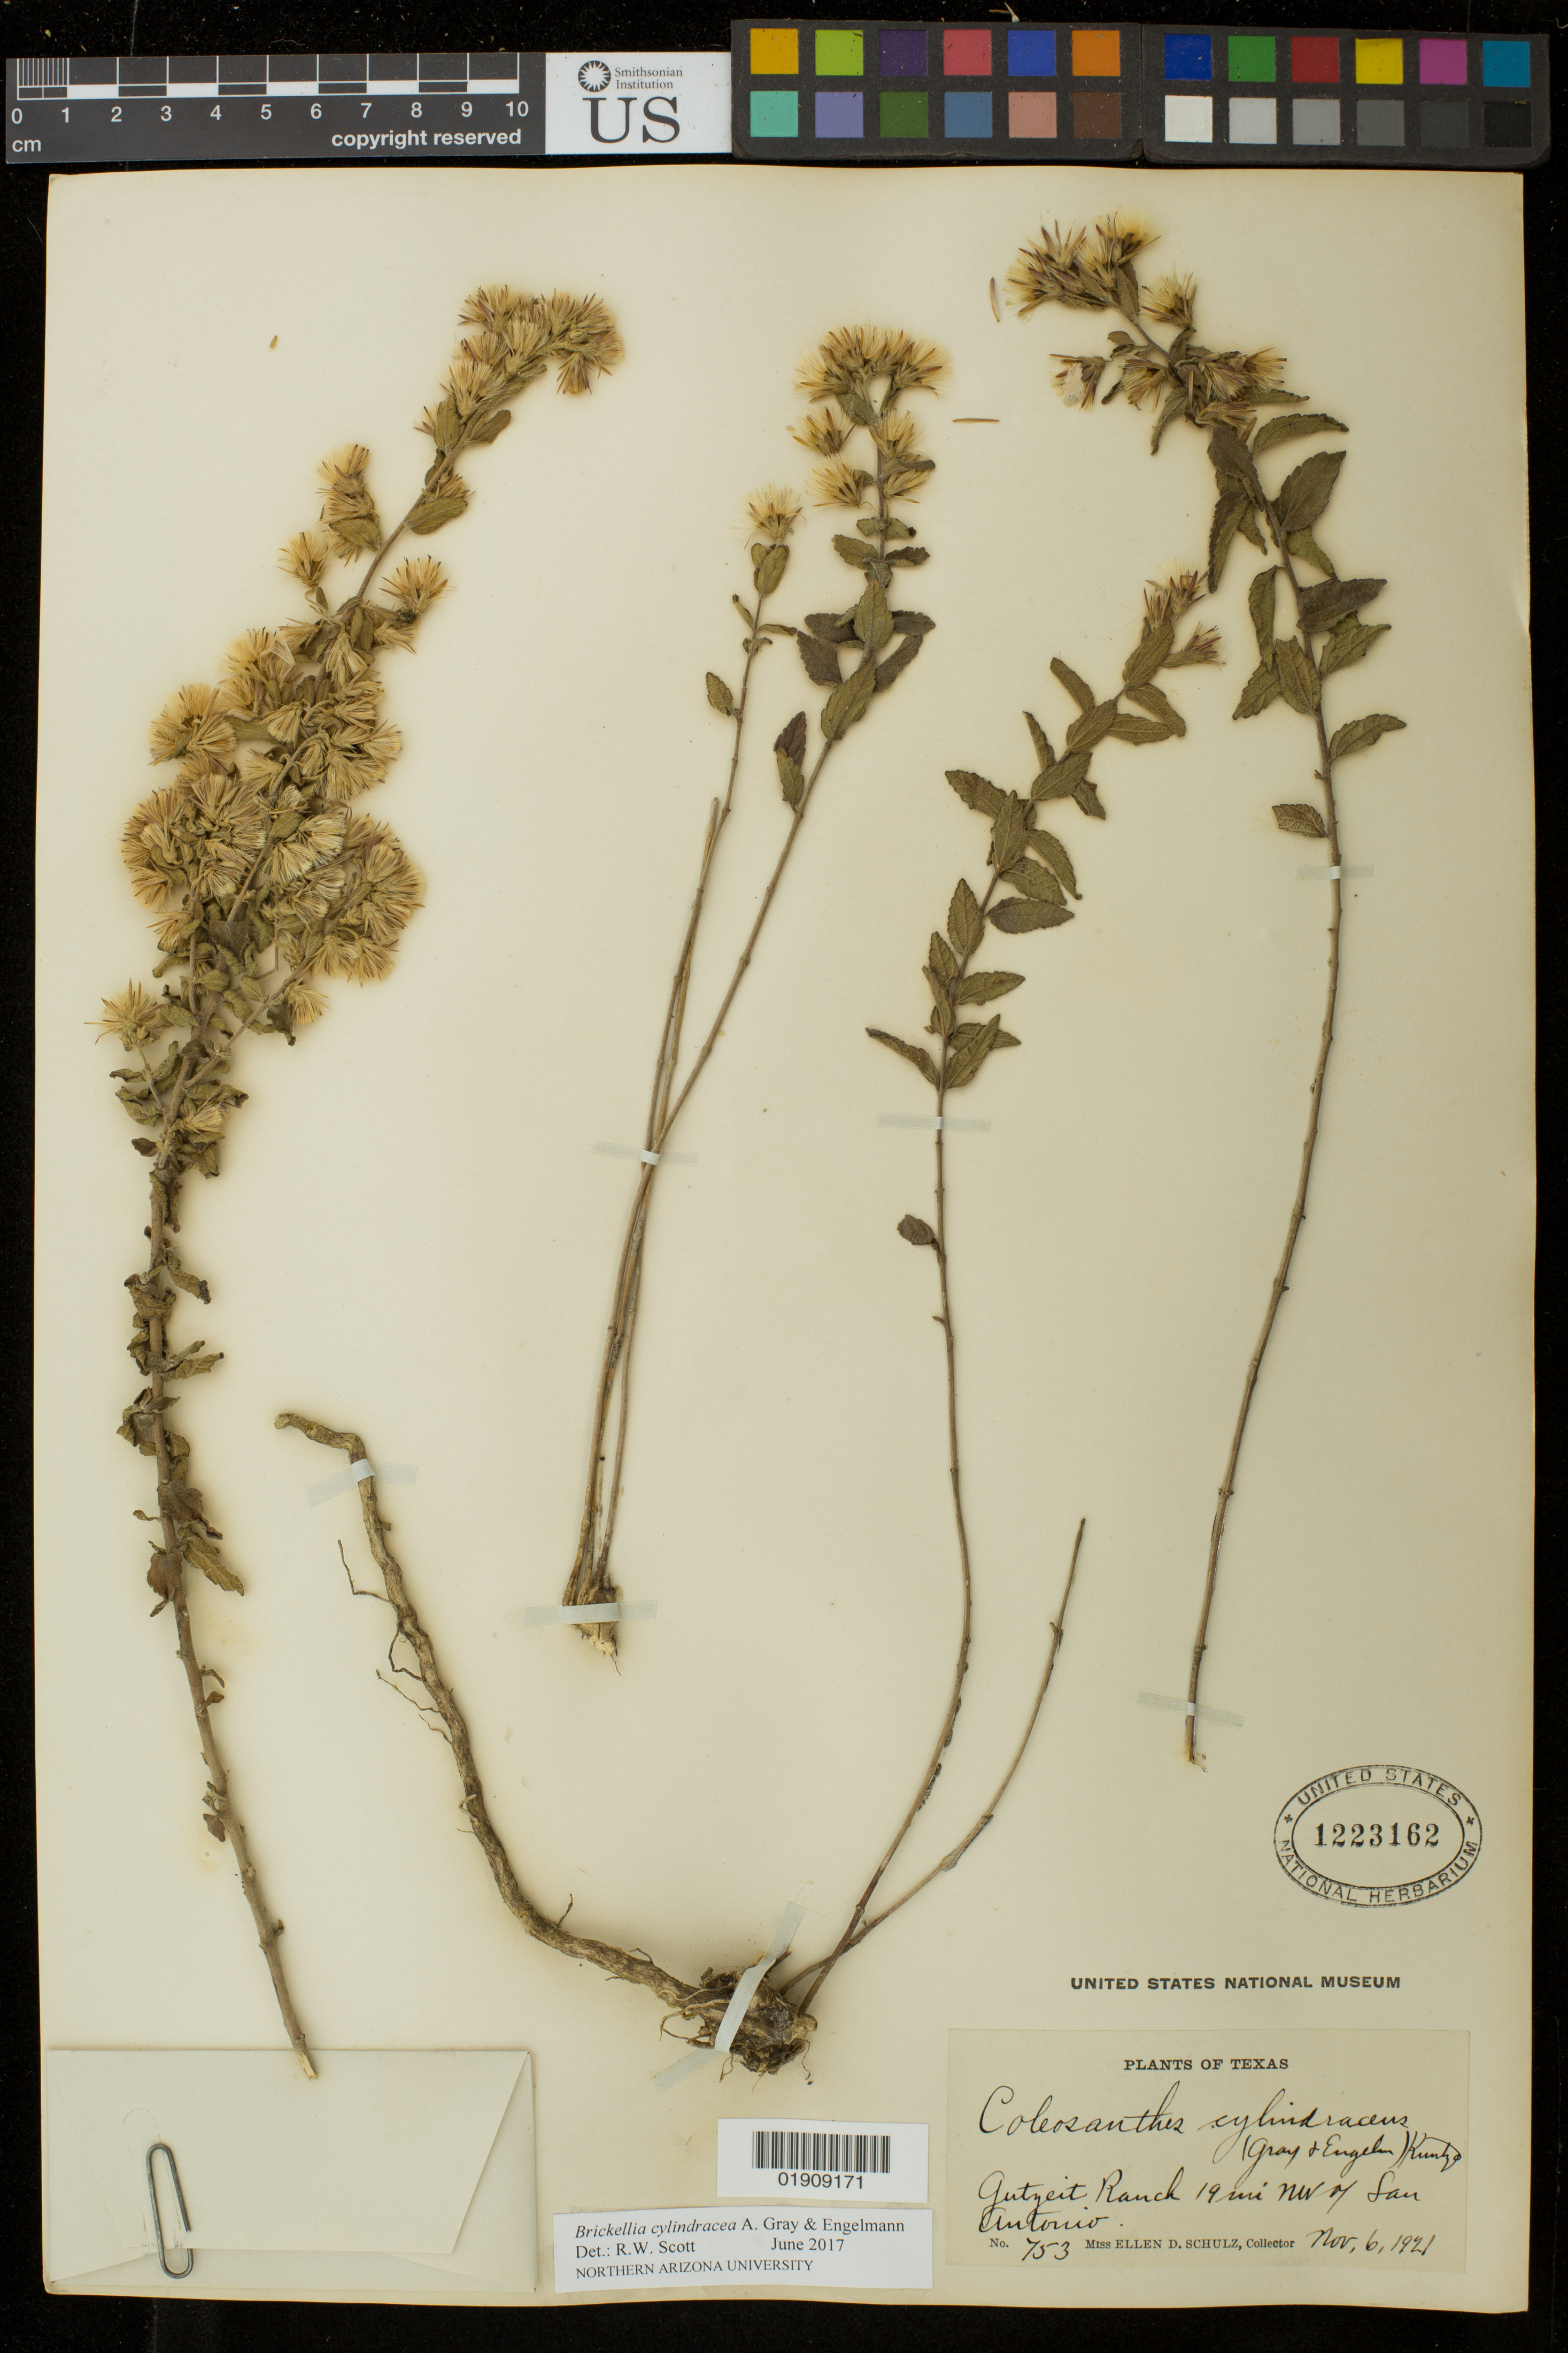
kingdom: Plantae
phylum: Tracheophyta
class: Magnoliopsida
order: Asterales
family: Asteraceae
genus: Brickellia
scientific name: Brickellia cylindracea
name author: A. Gray & Engelm. in A. Gray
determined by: Scott, Randall W., (ASC), Northern Arizona University (UNITED STATES)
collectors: E. D. Schulz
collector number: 753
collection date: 1921-11-06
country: United States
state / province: Texas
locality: Gutzeit Ranch 19 mi N.W. of San Antonio,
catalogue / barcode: US 1223162